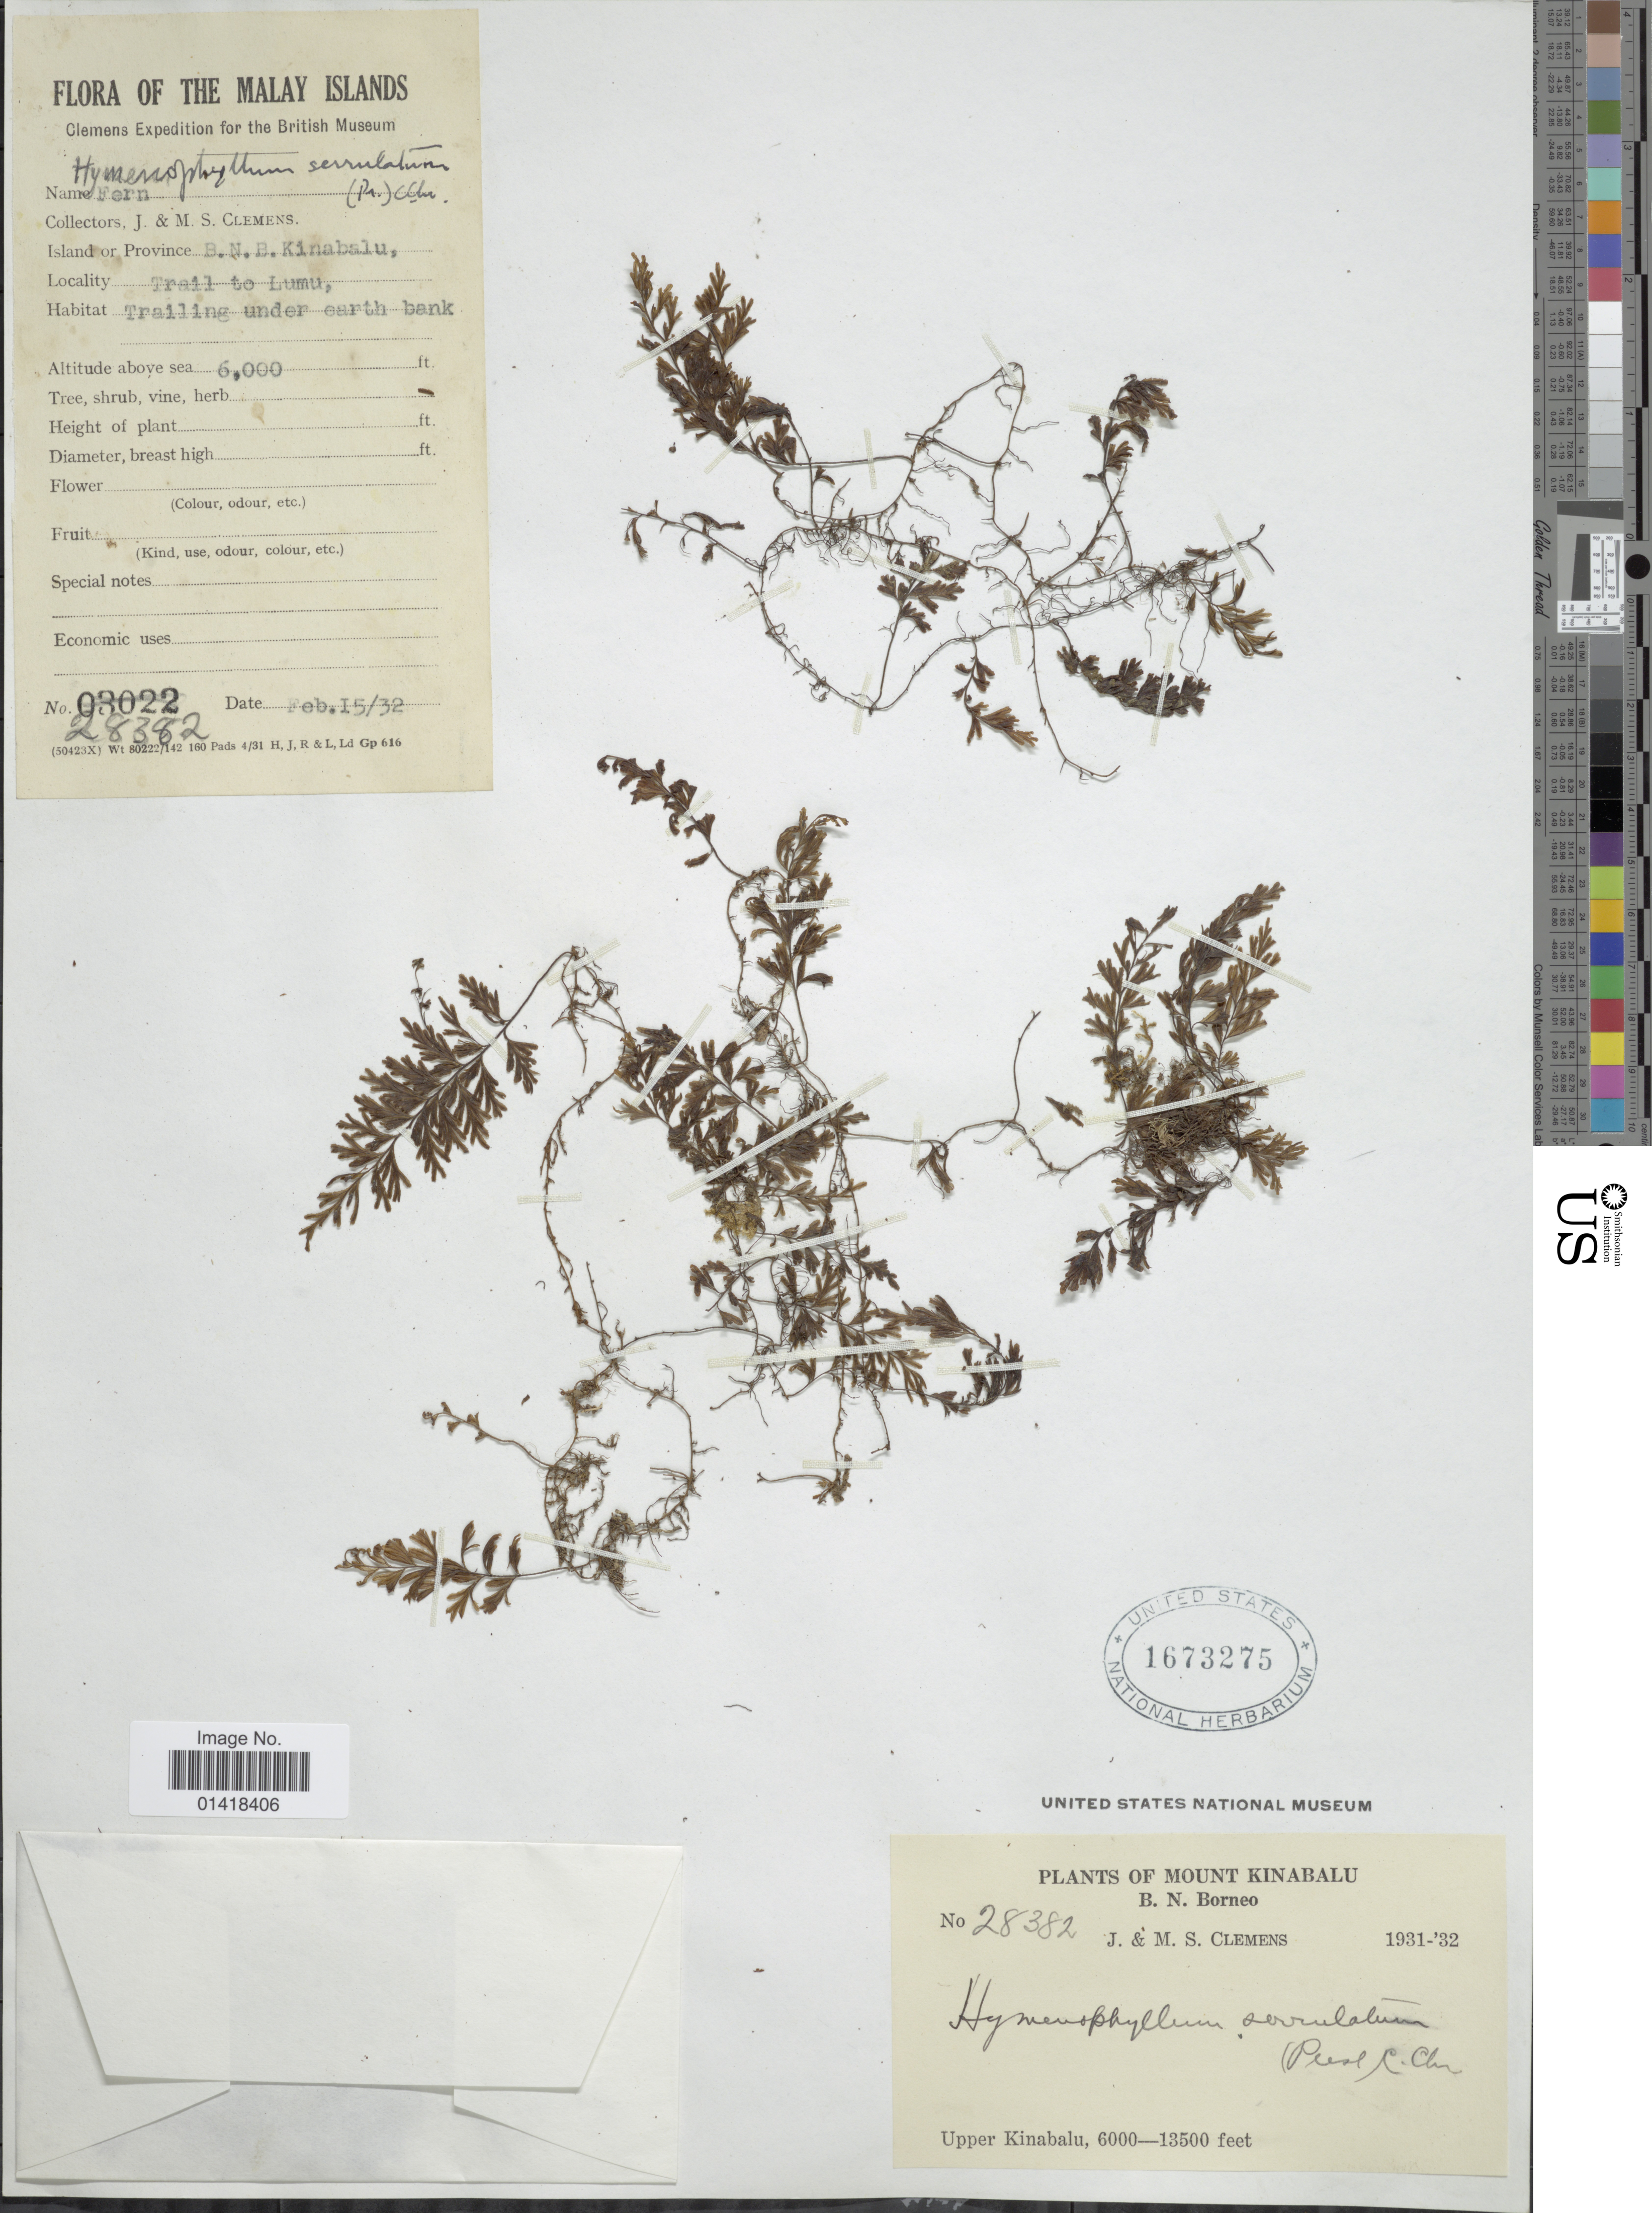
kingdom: Plantae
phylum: Tracheophyta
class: Polypodiopsida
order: Hymenophyllales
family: Hymenophyllaceae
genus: Hymenophyllum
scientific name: Hymenophyllum meyenianum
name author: (C. Presl) Copel.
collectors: J. Clemens & M. S. Clemens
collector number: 28382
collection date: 1932-02-15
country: Malaysia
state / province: Sabah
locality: Mount Kinabalu. B.N. Borneo. Upper Kinabalu, trail to Lumu, Trailing under earth bank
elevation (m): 1829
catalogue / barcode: US 1673275